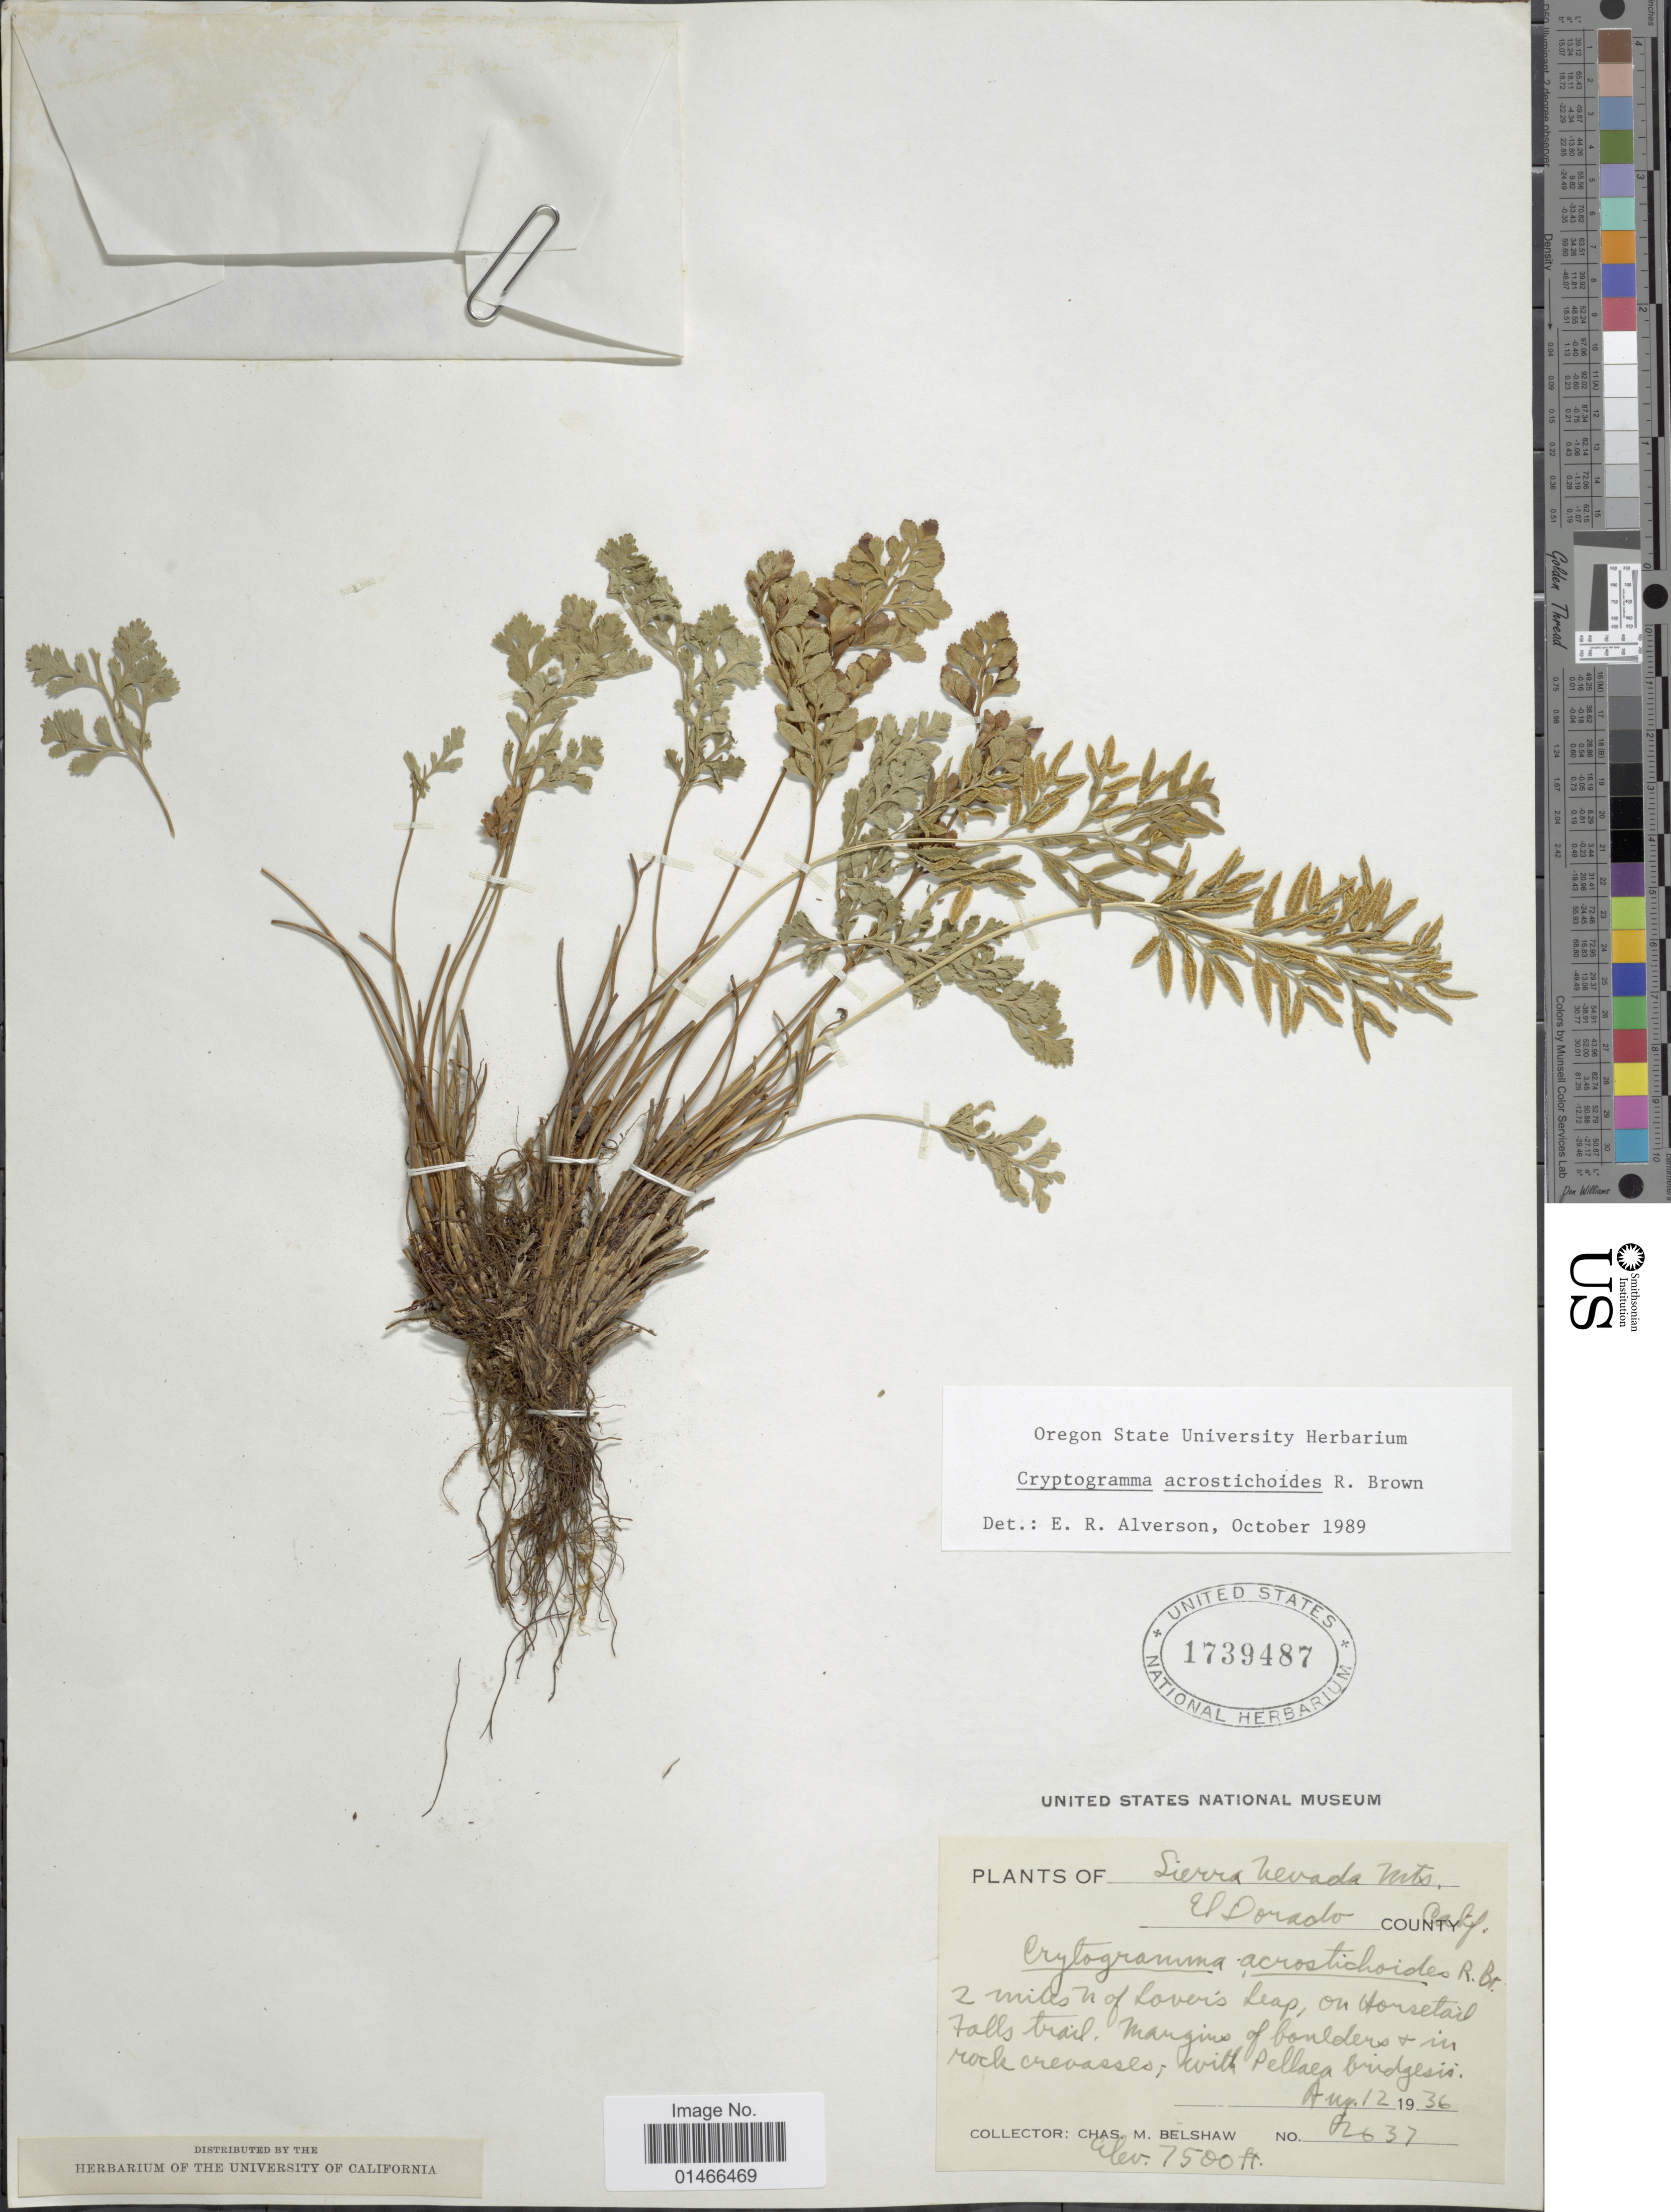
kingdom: Plantae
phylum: Tracheophyta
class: Polypodiopsida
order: Polypodiales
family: Pteridaceae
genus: Cryptogramma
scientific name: Cryptogramma acrostichoides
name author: R. Br.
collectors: C. Shaw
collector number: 2637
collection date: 1936-08-12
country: United States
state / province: California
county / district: El Dorado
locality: Sierra Nevada Mts. El Dorado County. 2 miles N of Lovers Leap, on Horsetail Falls trail.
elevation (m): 2286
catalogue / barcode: US 1739487